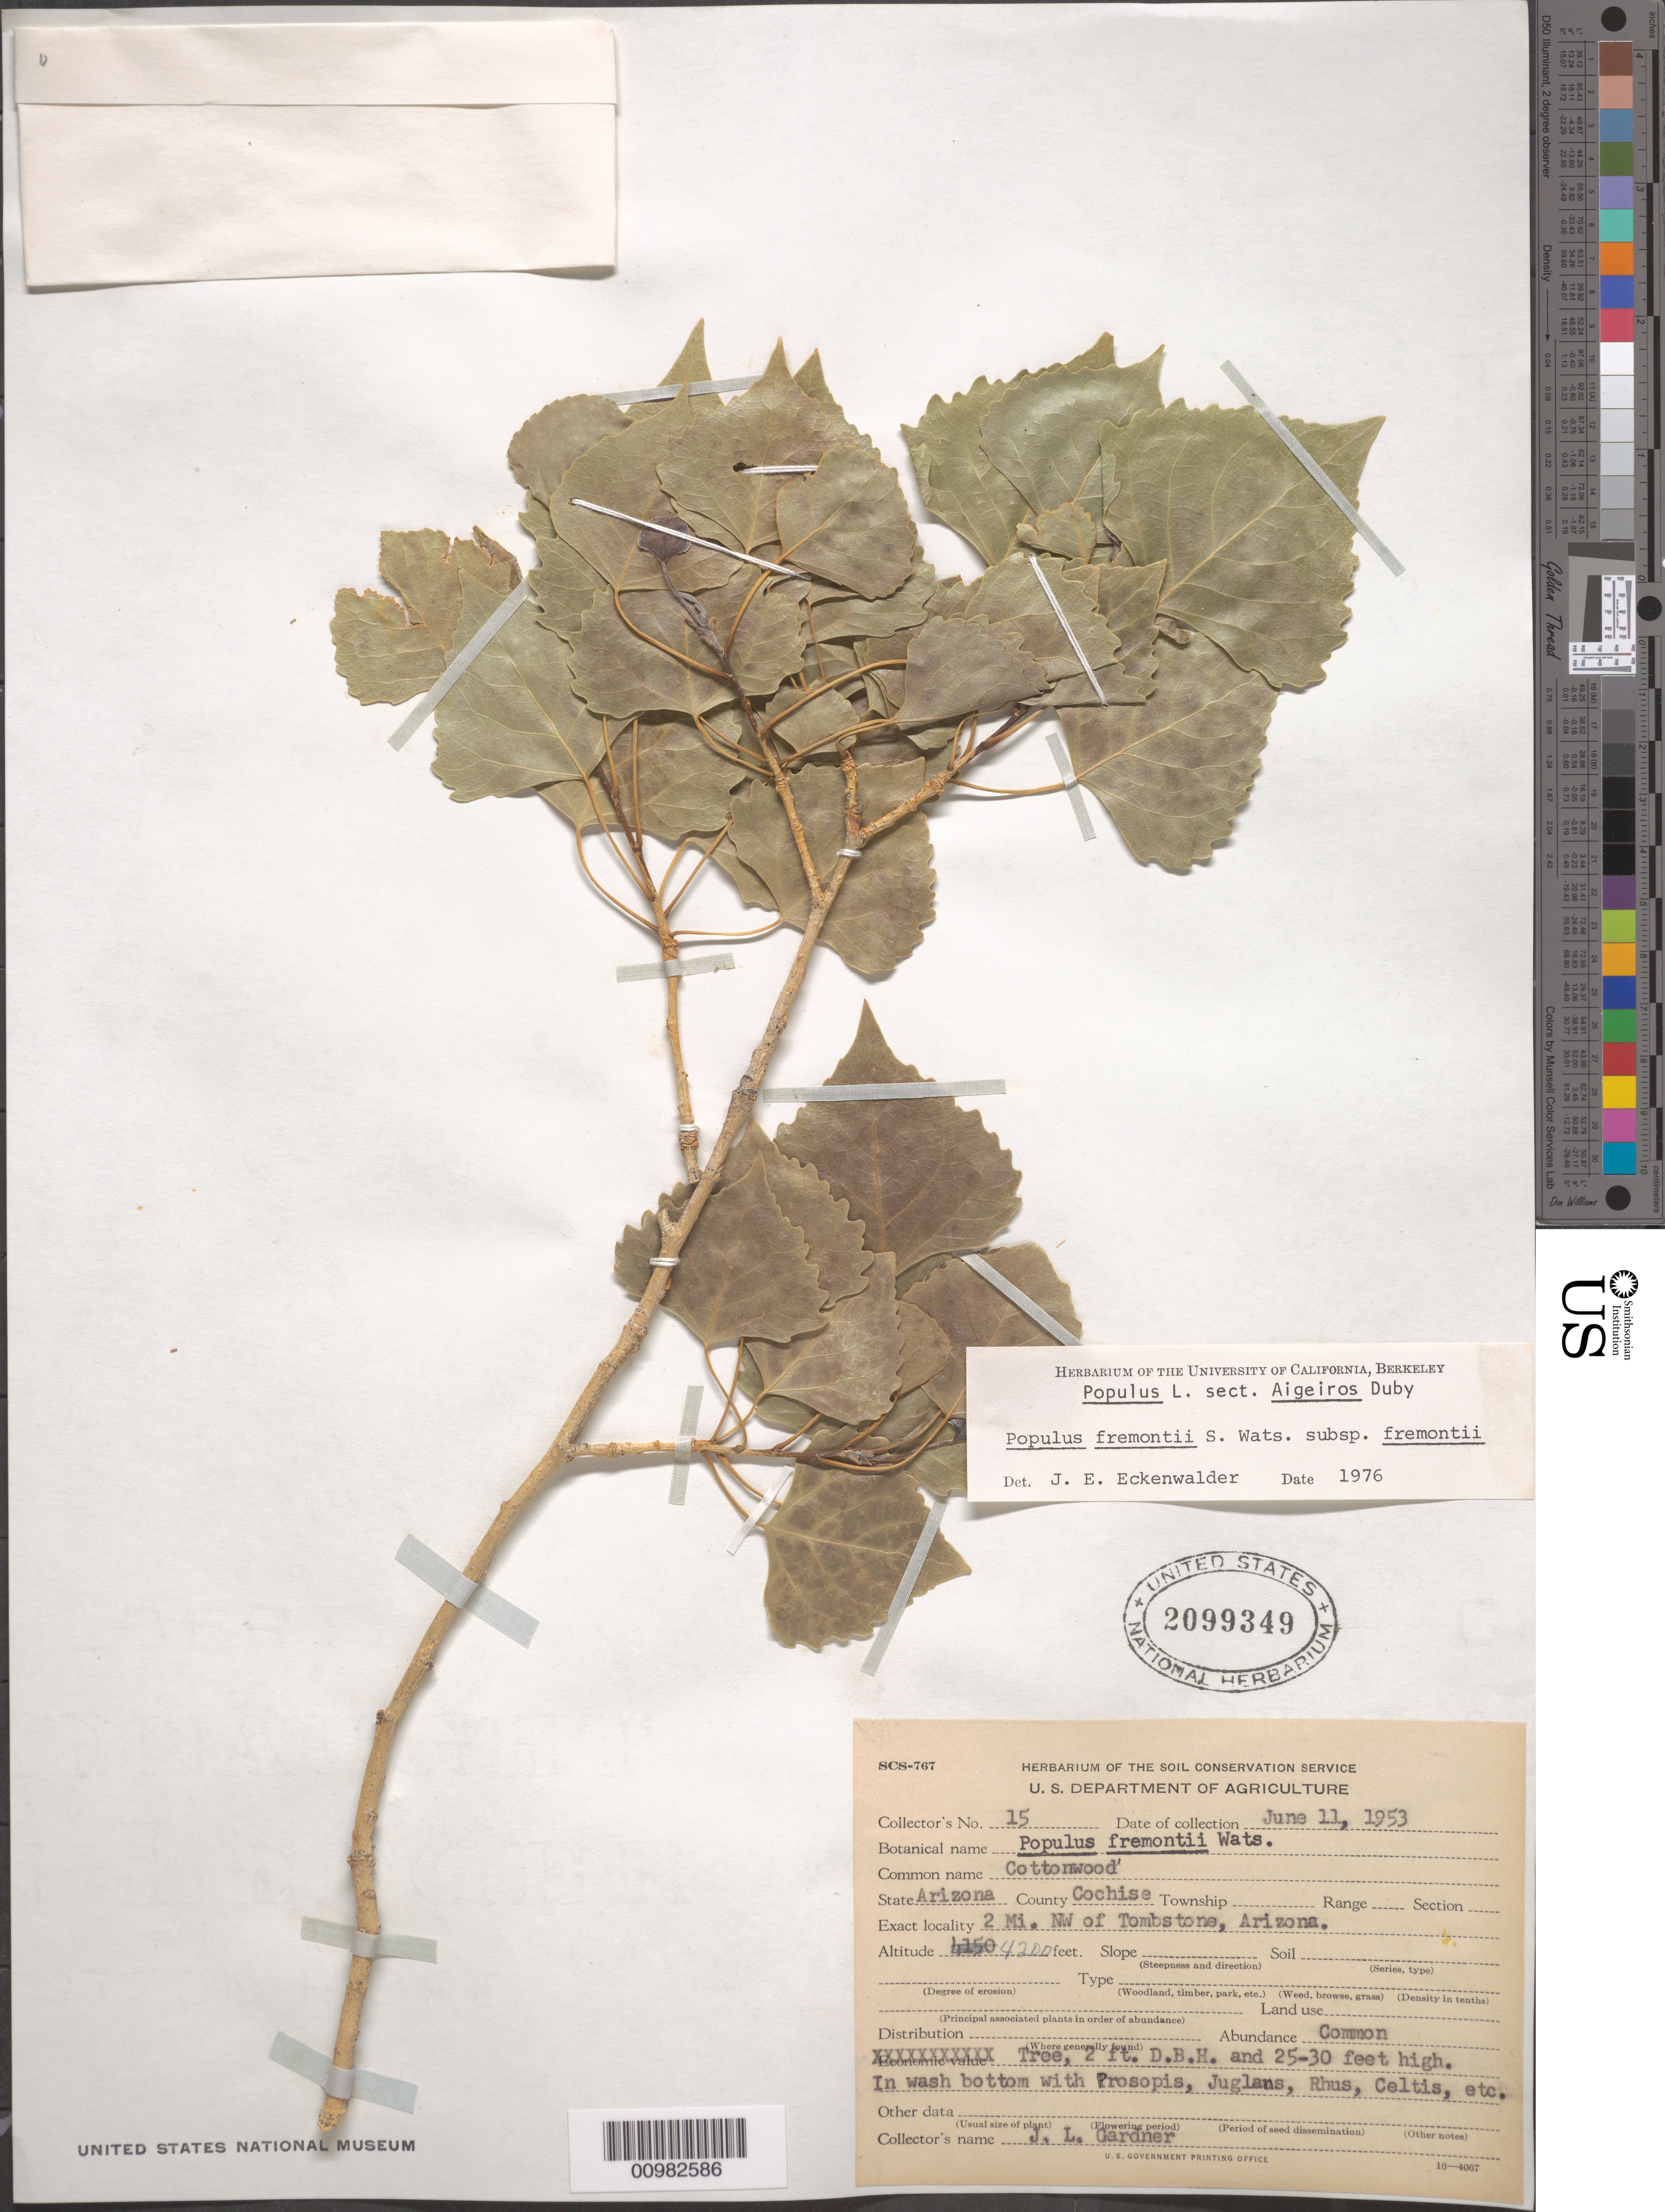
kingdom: Plantae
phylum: Tracheophyta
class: Magnoliopsida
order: Malpighiales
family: Salicaceae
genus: Populus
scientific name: Populus fremontii subsp. fremontii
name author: S. Watson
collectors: J. L. Gardner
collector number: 15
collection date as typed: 11 Jun 1953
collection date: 1953-06-11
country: United States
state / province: Arizona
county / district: Cochise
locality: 2 miles NW of Tombstone.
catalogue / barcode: US 2099349